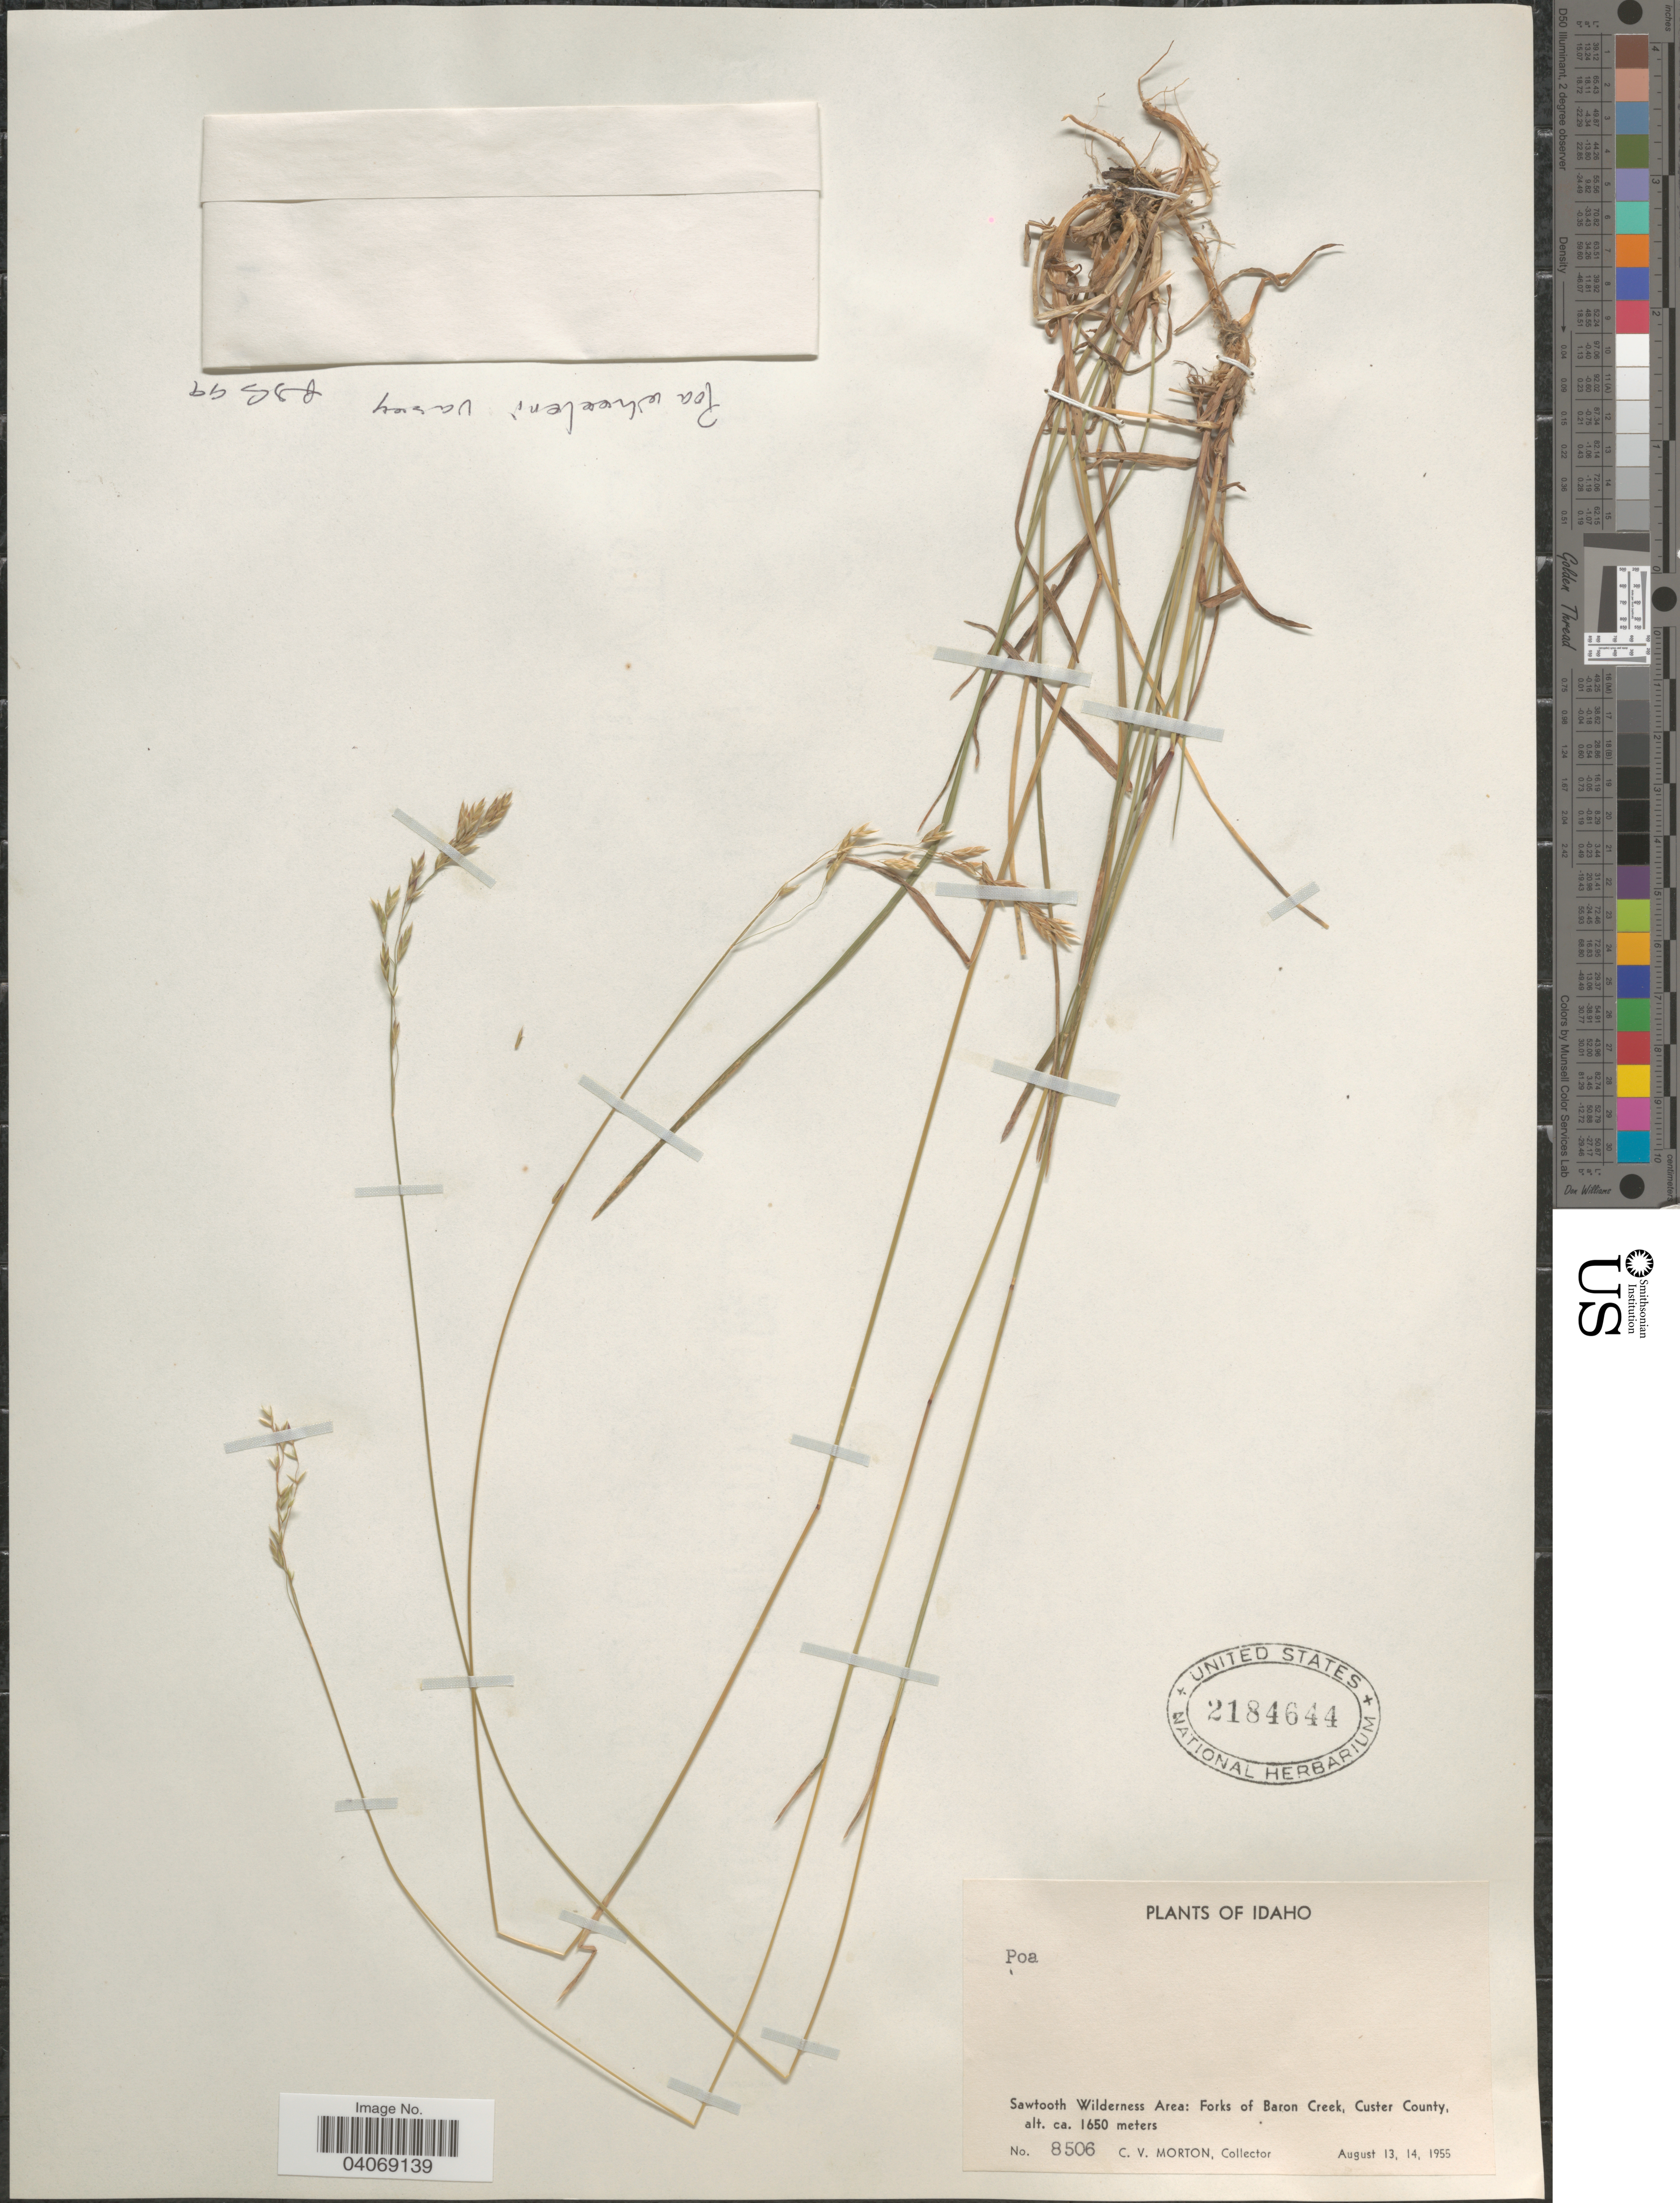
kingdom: Plantae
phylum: Tracheophyta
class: Liliopsida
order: Poales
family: Poaceae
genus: Poa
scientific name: Poa wheeleri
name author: Vasey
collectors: C. V. Morton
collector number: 8506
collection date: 1955-08-13/1955-08-14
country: United States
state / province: Idaho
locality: Sawtooth Wilderness Area: Forks of Baron Creek, Custer County.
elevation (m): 1650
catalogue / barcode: US 2184644